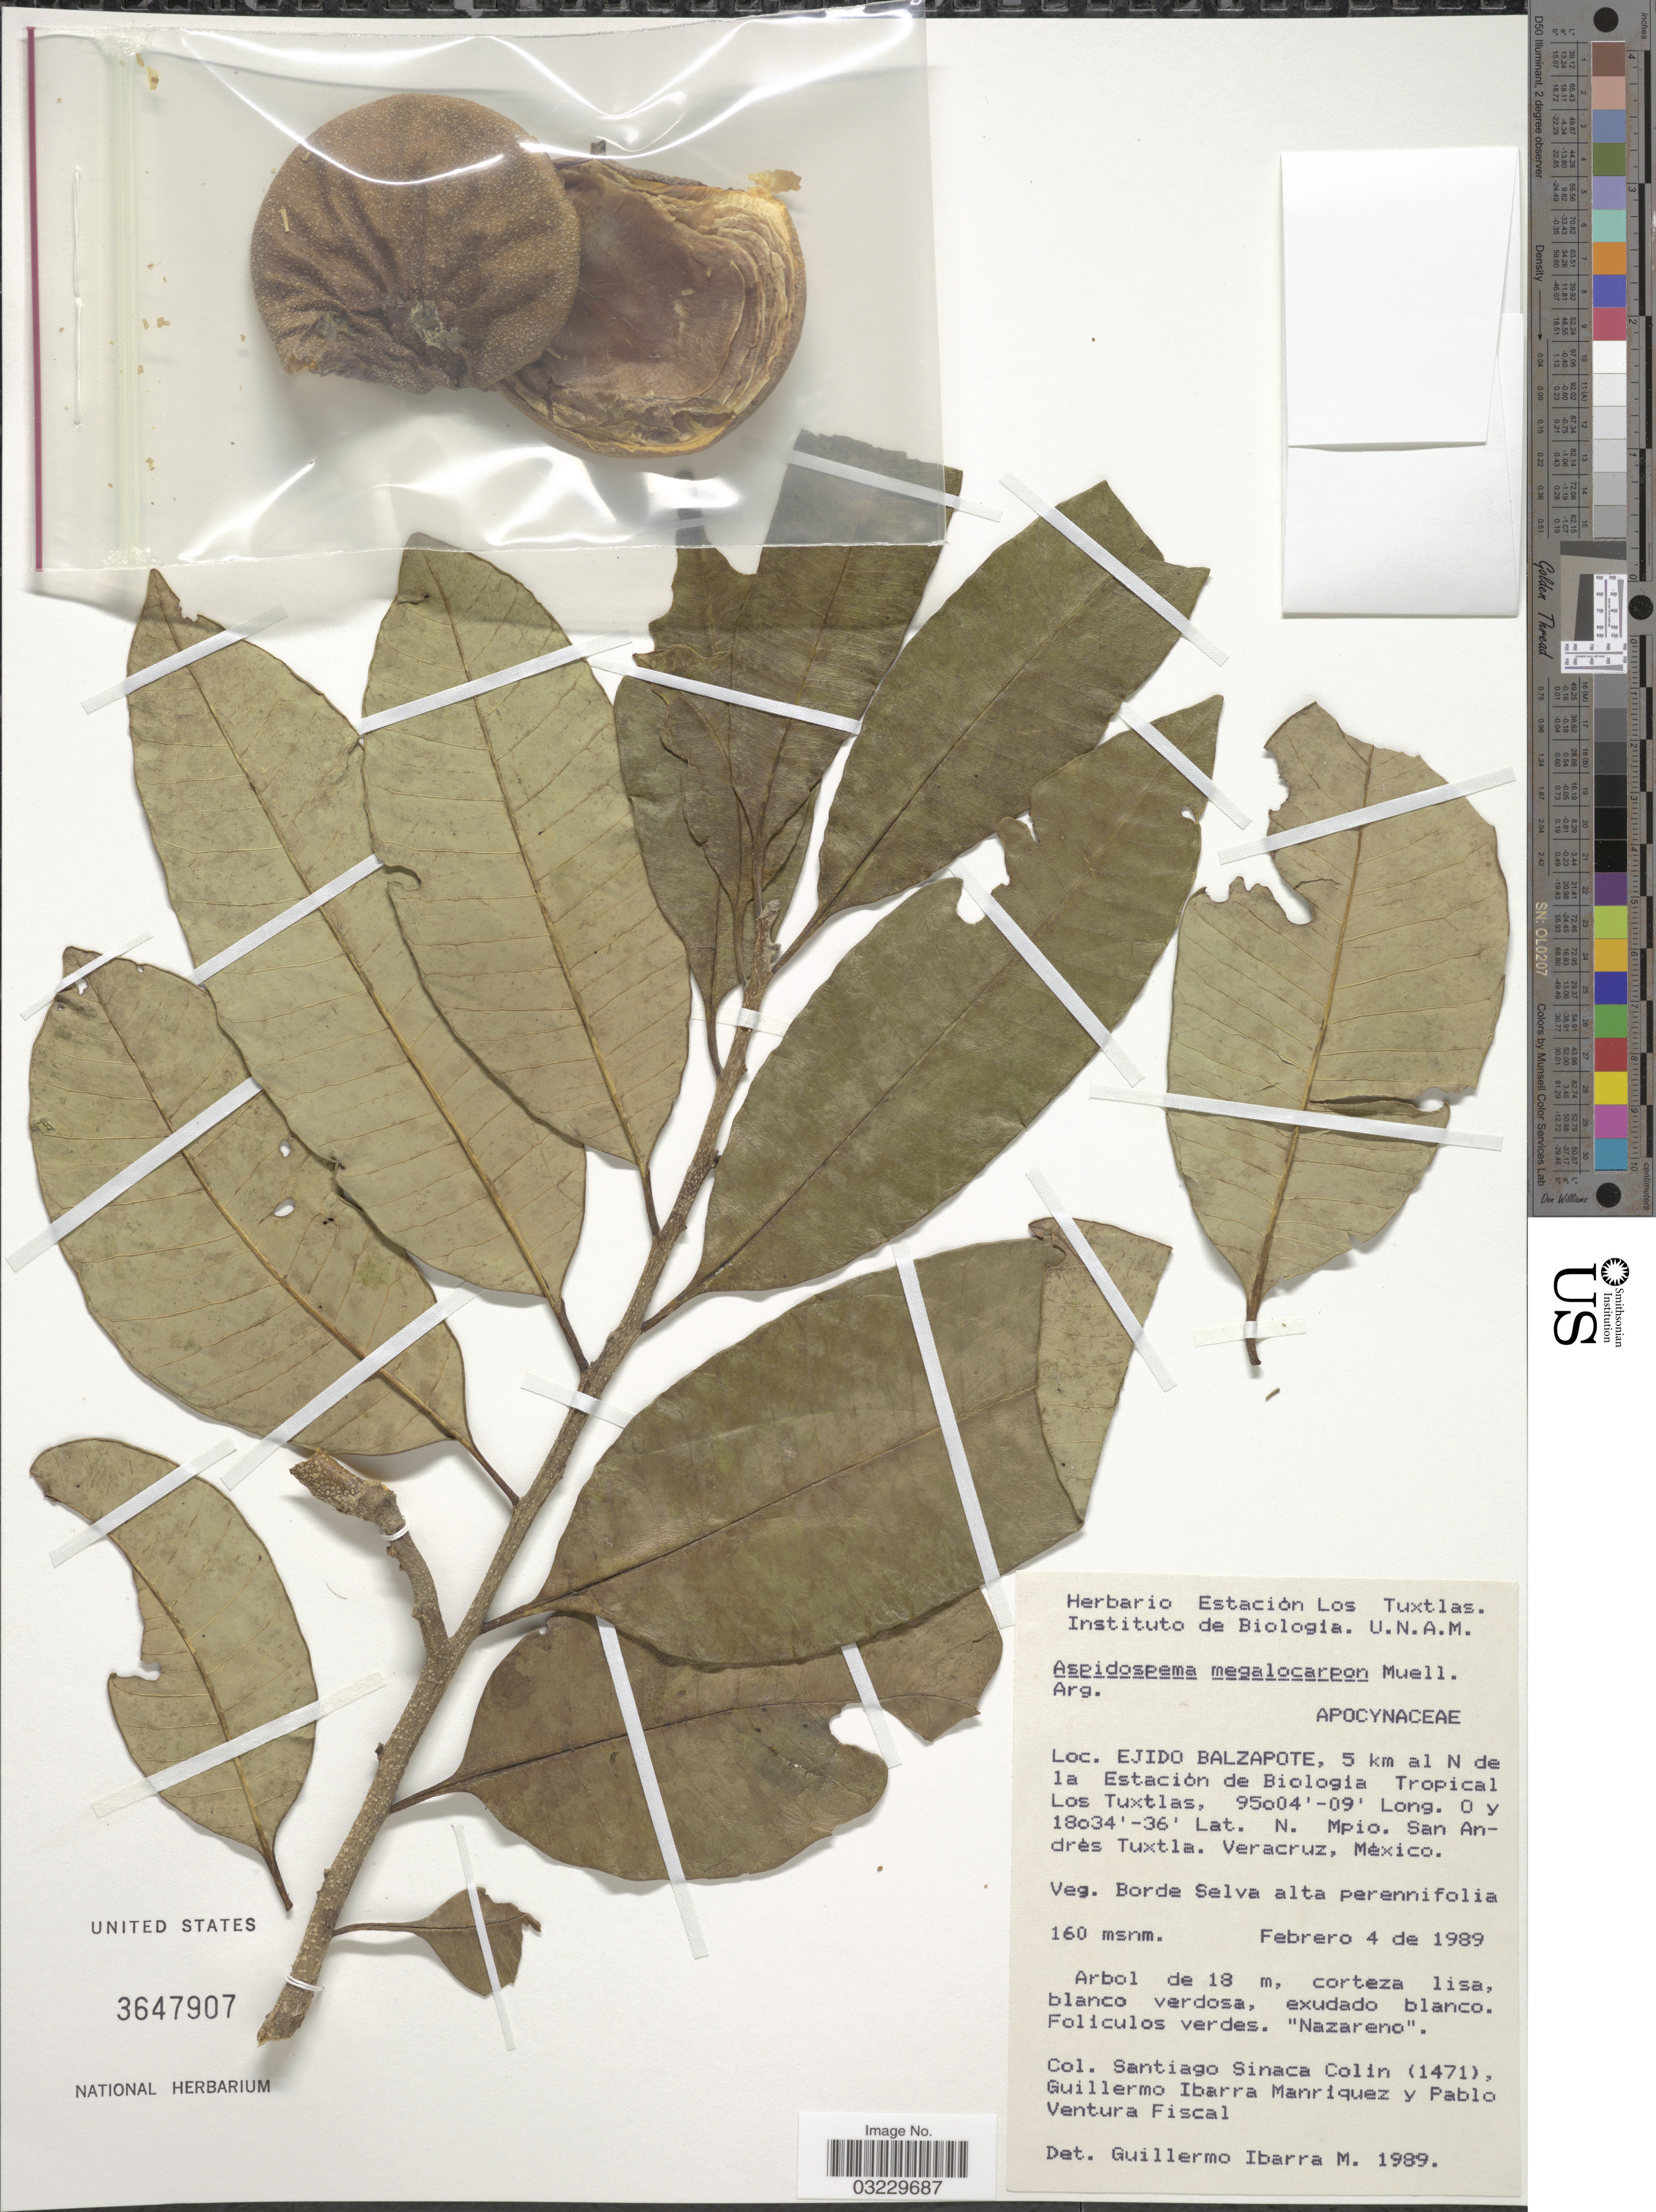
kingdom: Plantae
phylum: Tracheophyta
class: Magnoliopsida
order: Gentianales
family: Apocynaceae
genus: Aspidosperma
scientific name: Aspidosperma megalocarpon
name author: Müll. Arg.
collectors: S. Sinaca-Colin, G. Ibarra-Manríquez & P. Fiscal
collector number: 1471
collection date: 1989-02-04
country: Mexico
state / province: Veracruz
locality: Ejido Balzapote, 5 km al N de la Estación de Biologia Tropical Los Tuxtlas. Mpio. San Andrés Tuxtla. Veracruz.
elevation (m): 160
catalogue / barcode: US 3647907